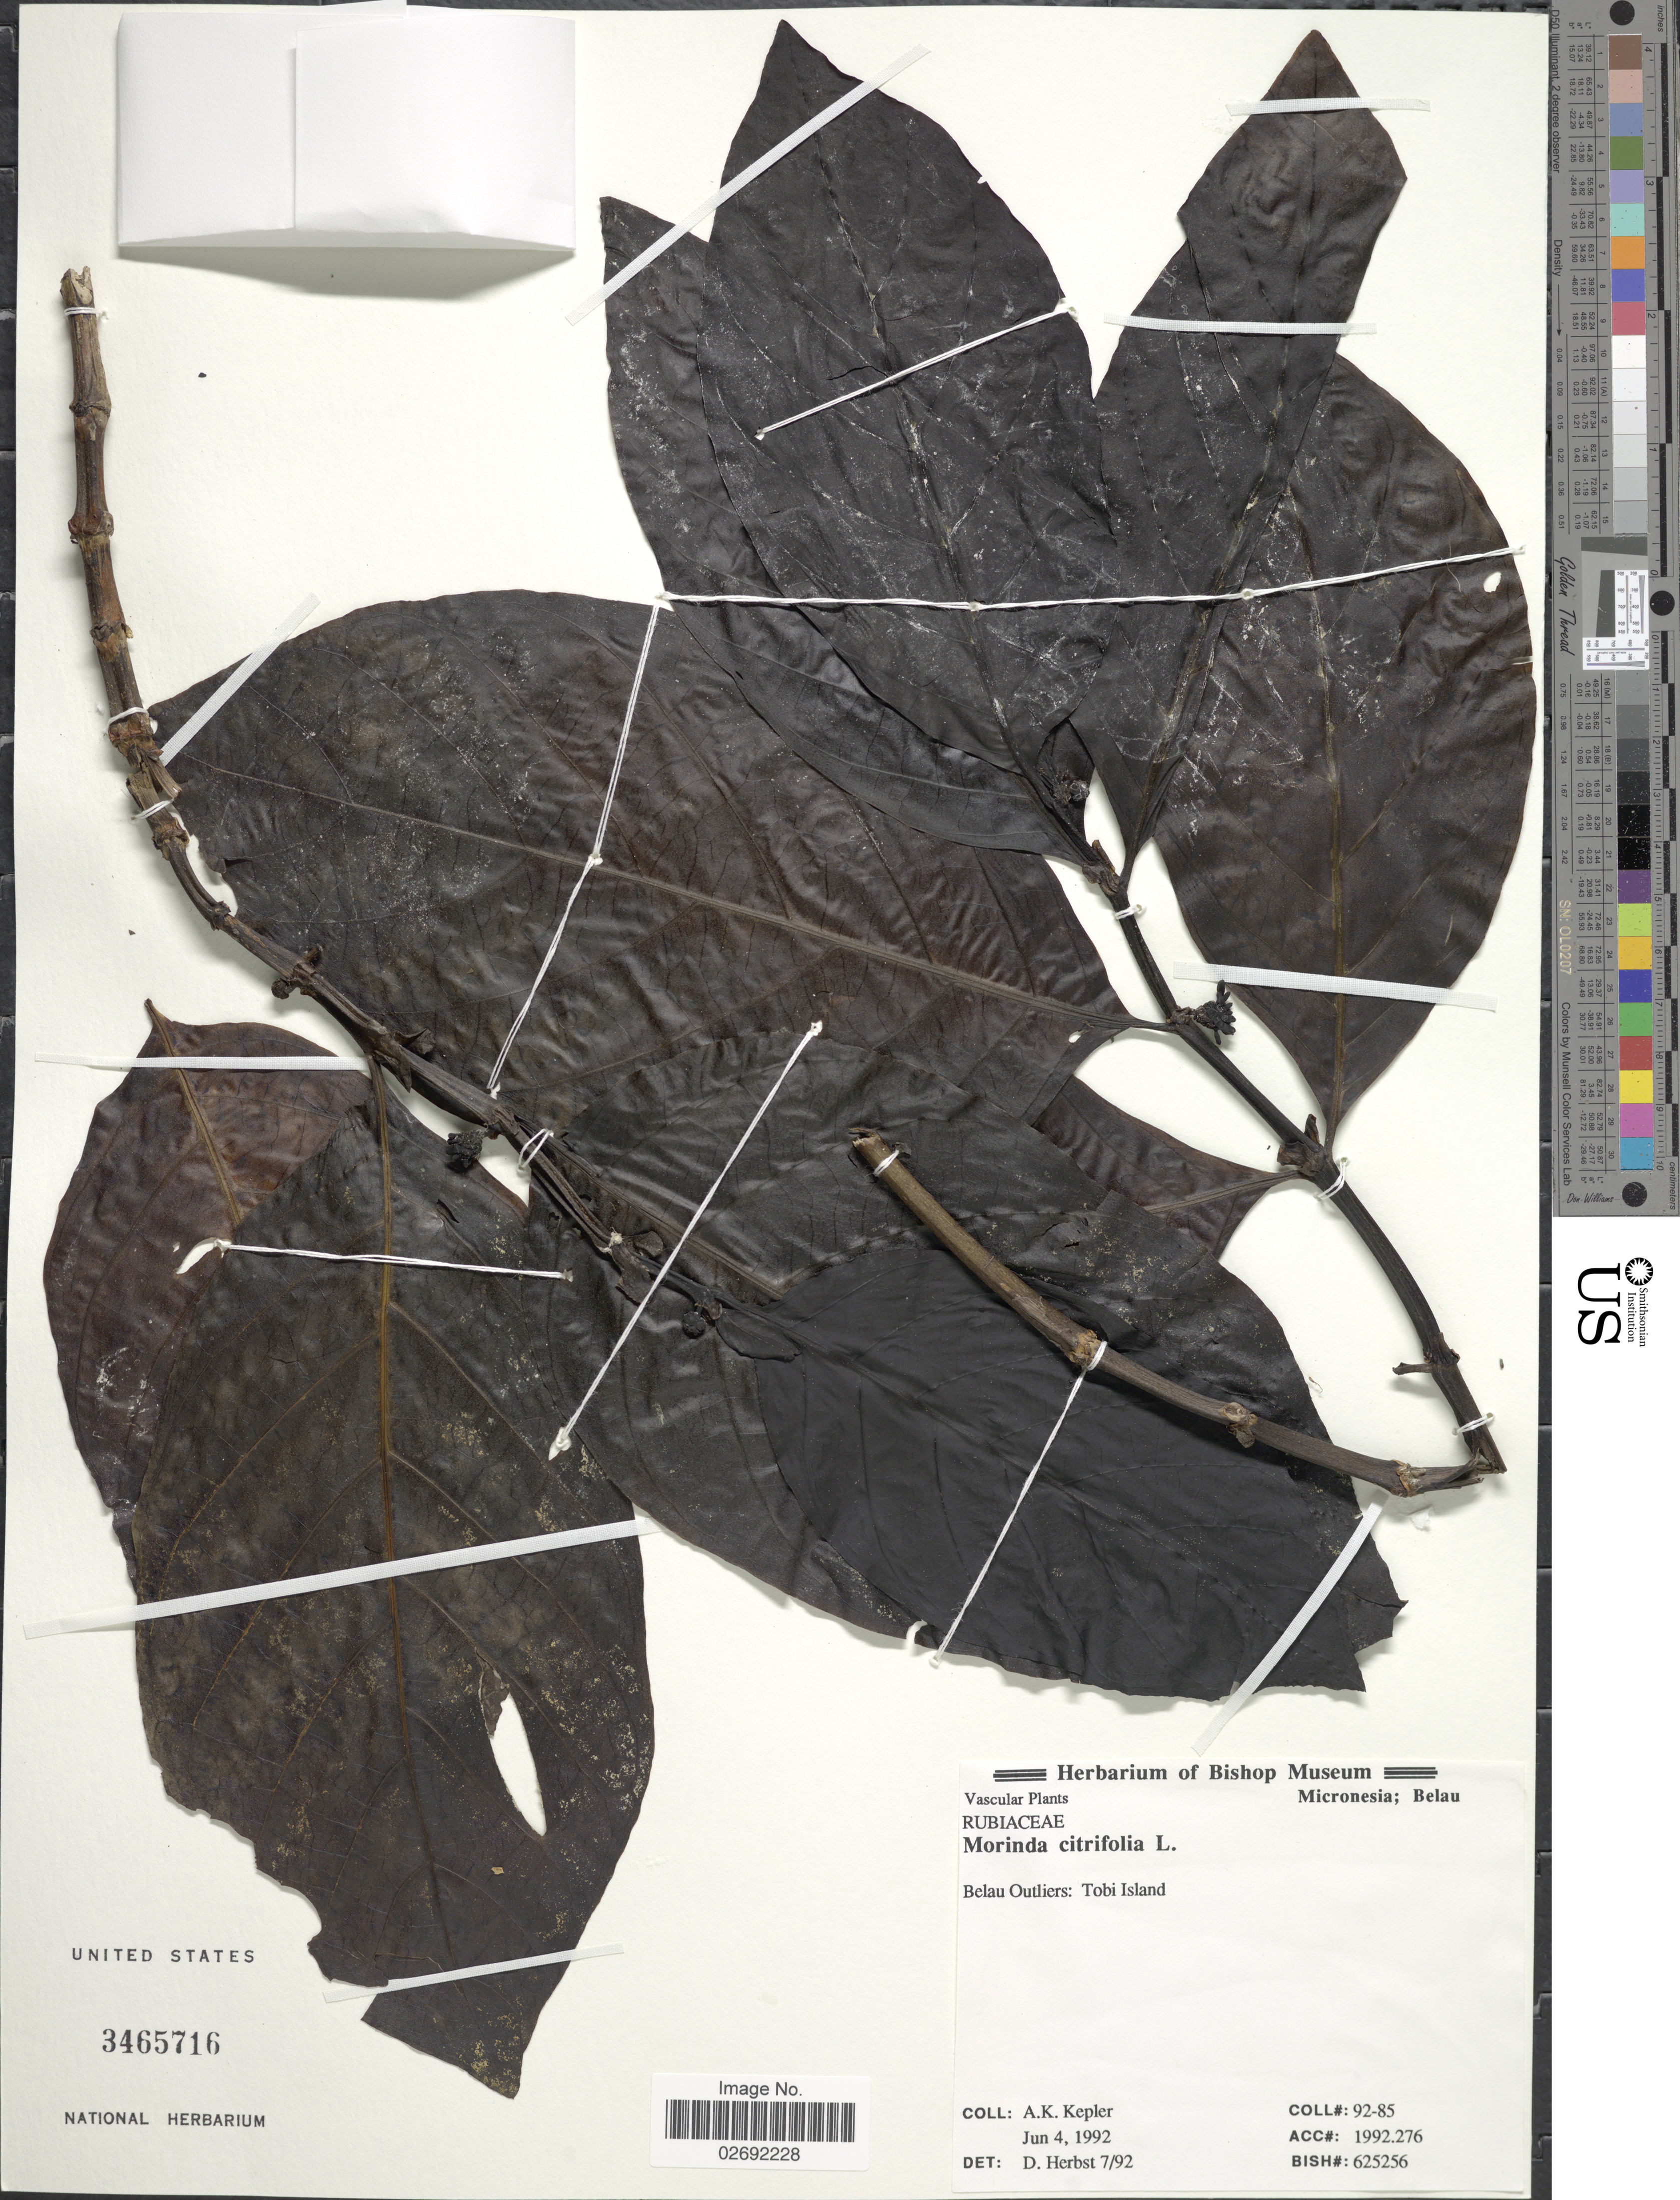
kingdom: Plantae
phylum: Tracheophyta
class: Magnoliopsida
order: Gentianales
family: Rubiaceae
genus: Morinda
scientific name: Morinda citrifolia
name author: L.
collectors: A. K. Kepler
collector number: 92-85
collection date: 1992-06-04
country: Palau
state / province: Belau Outliers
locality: Belau Outliers: Tobi Island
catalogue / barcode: US 3465716